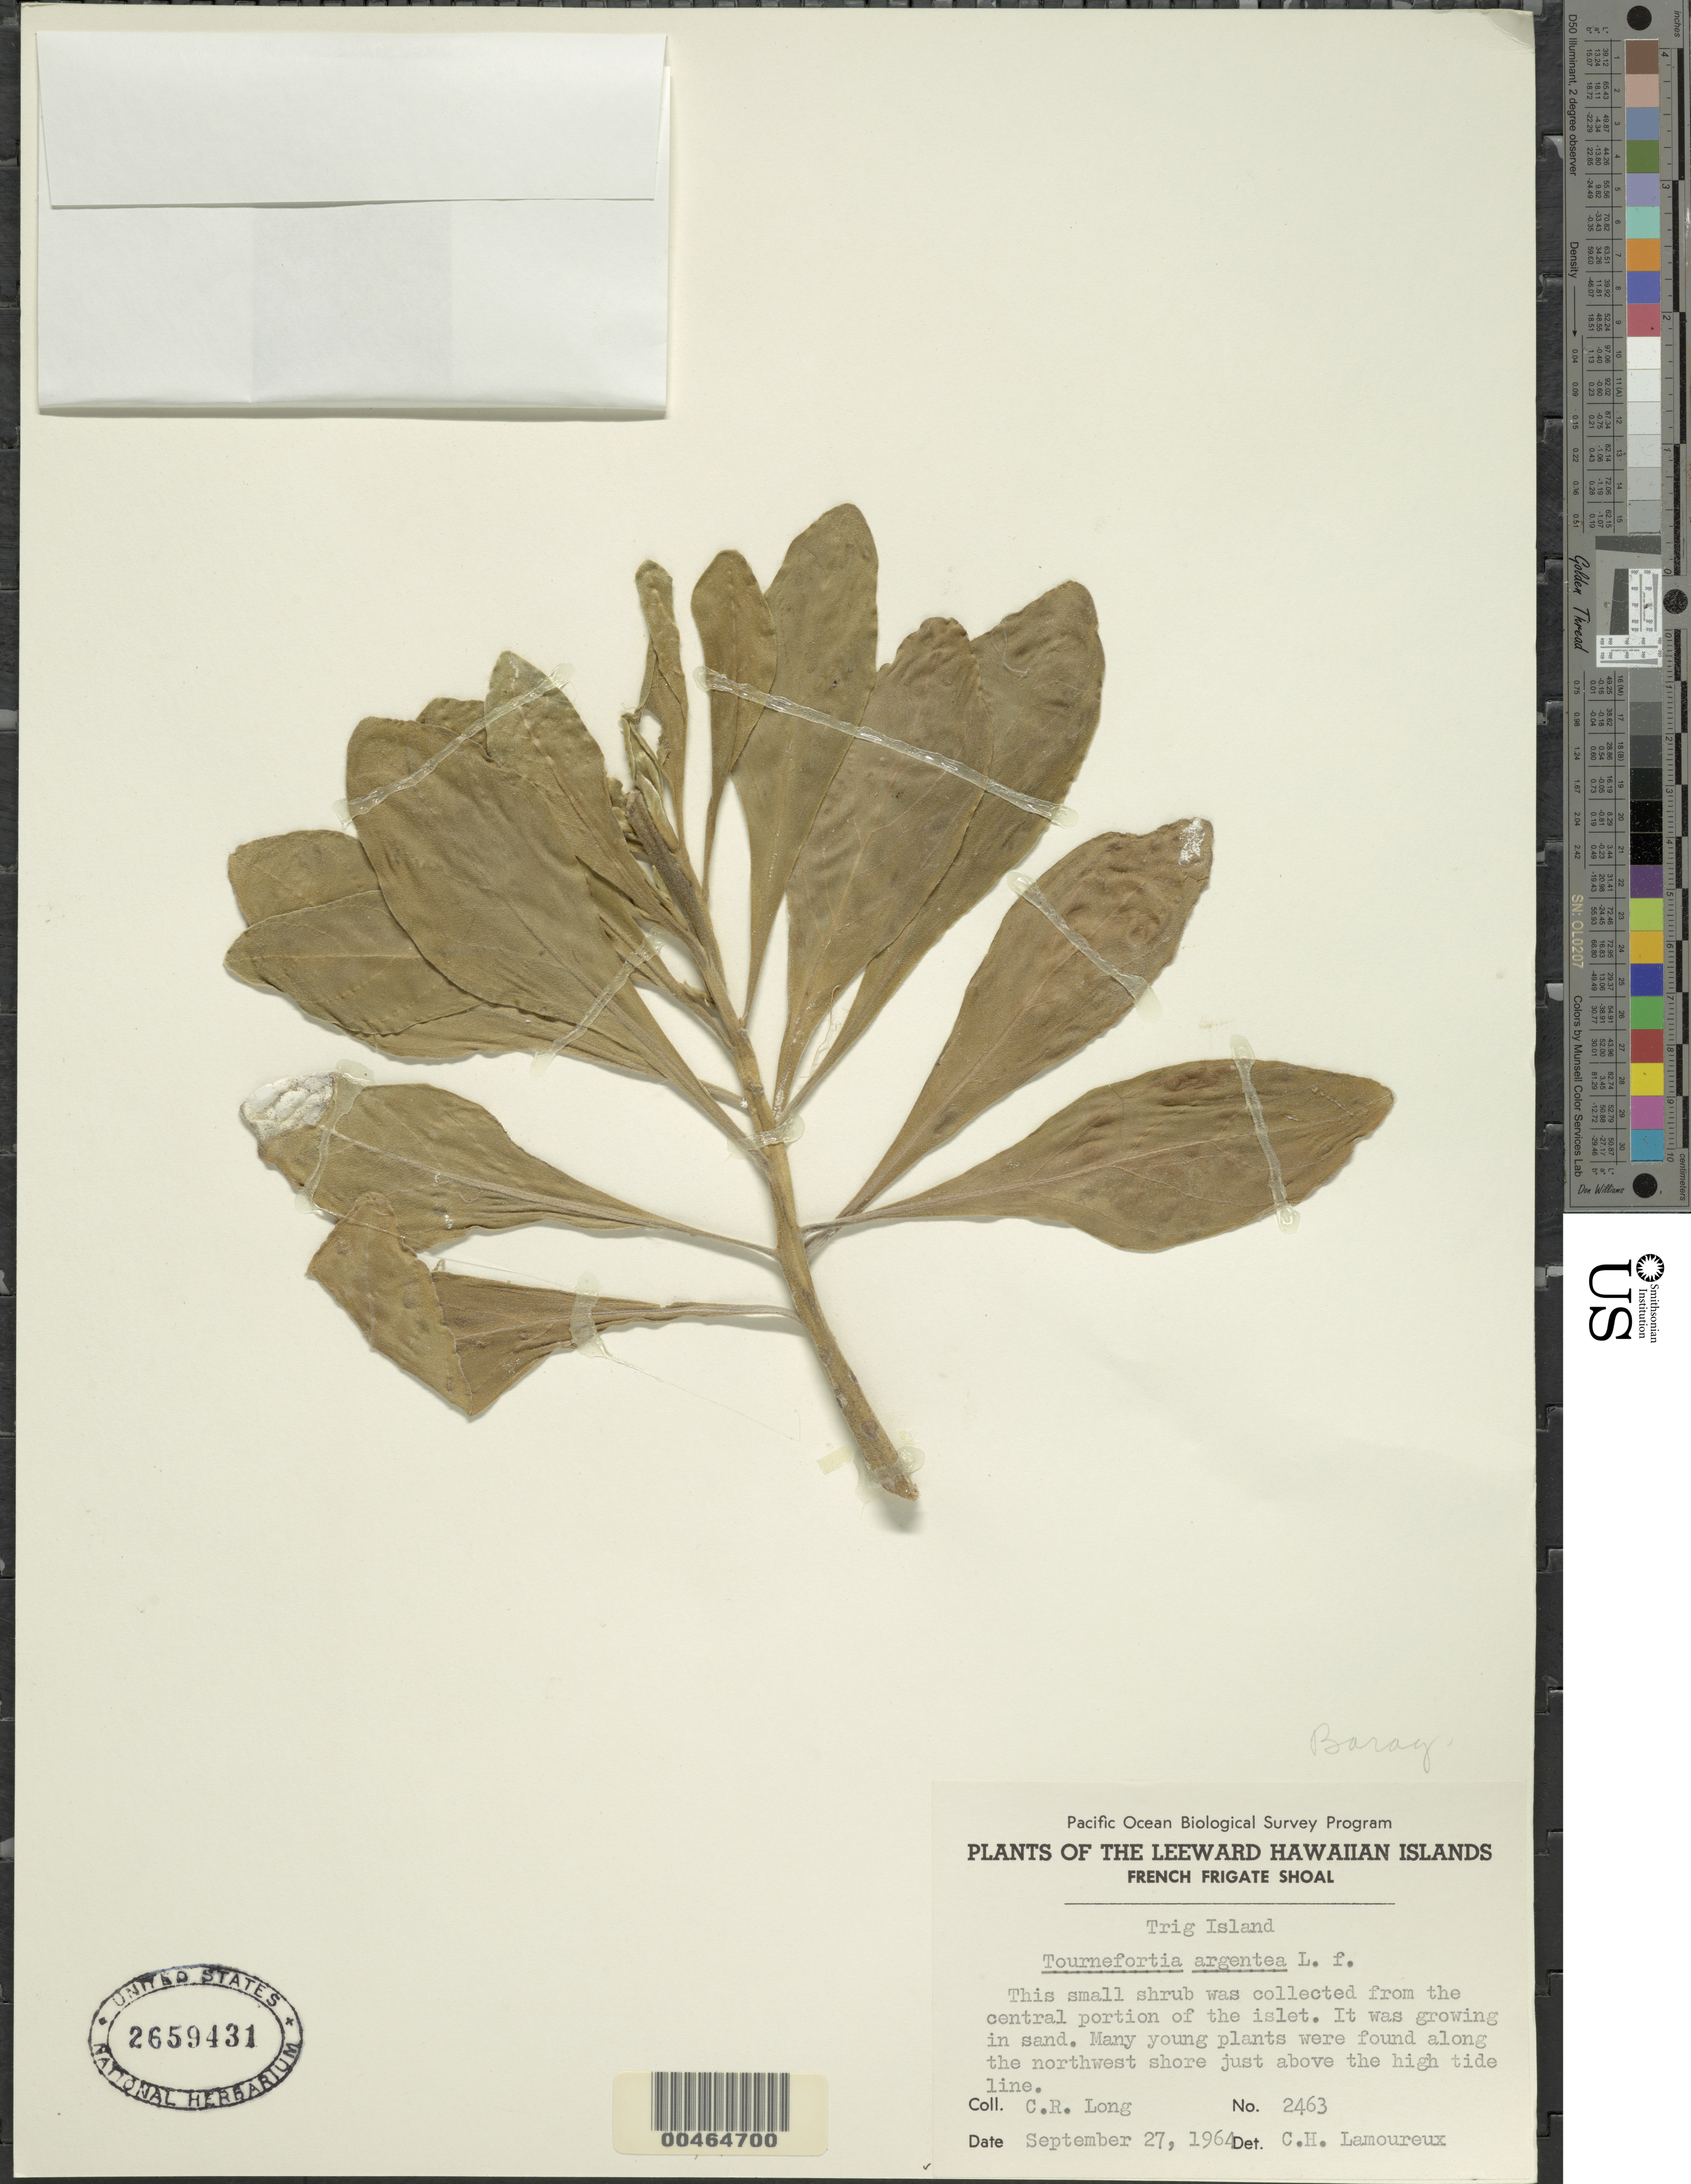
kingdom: Plantae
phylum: Tracheophyta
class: Magnoliopsida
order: Boraginales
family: Heliotropiaceae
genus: Heliotropium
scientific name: Heliotropium arboreum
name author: (Blanco) Mabberley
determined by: Wagner, W. L., (BOT), Smithsonian Institution - National Museum of Natural History (UNITED STATES)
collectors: C. Long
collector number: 2463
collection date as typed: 27 Sep 1964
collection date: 1964-09-27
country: United States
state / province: Hawaii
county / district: Honolulu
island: French Frigate Shoals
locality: Trig Islet, central portion of islet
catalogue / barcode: US 2659431